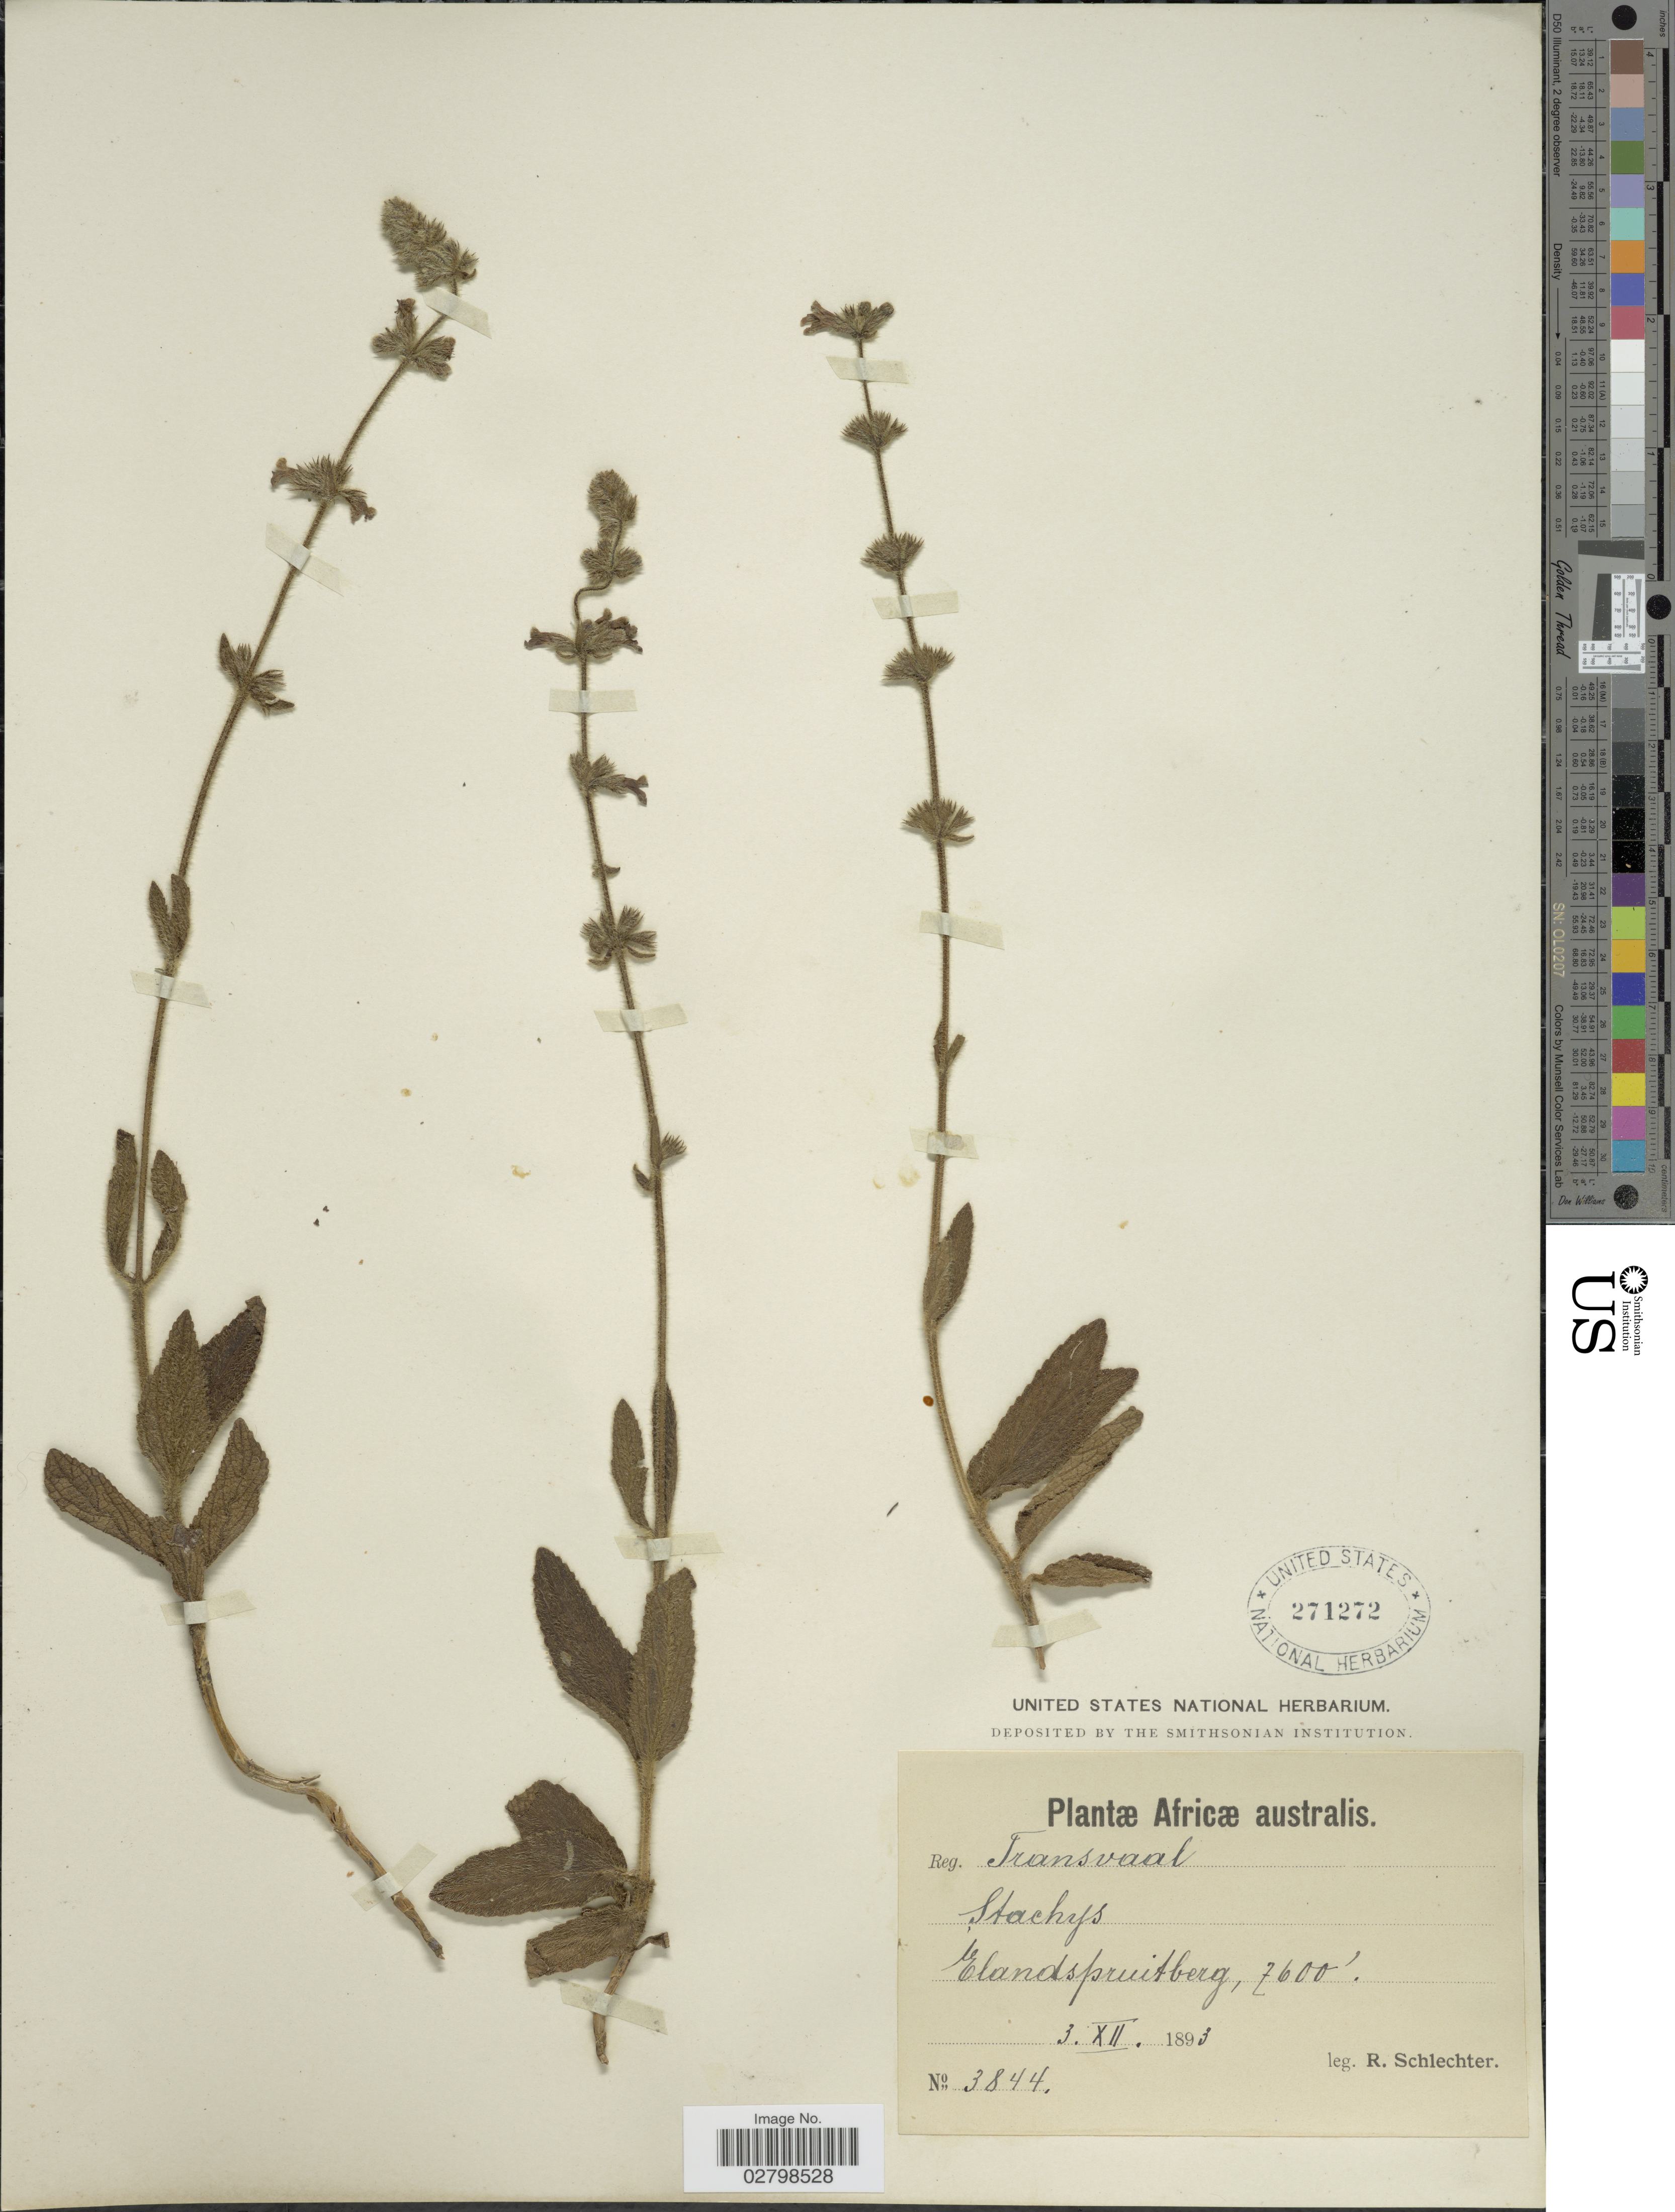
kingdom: Plantae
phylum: Tracheophyta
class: Magnoliopsida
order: Lamiales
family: Lamiaceae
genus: Stachys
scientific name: Stachys sp.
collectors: F. R. R. Schlechter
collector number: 3844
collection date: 1893-12-03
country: South Africa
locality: Africæ australis. Reg. Transvaal. Elandspruitberg.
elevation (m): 2316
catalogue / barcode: US 271272